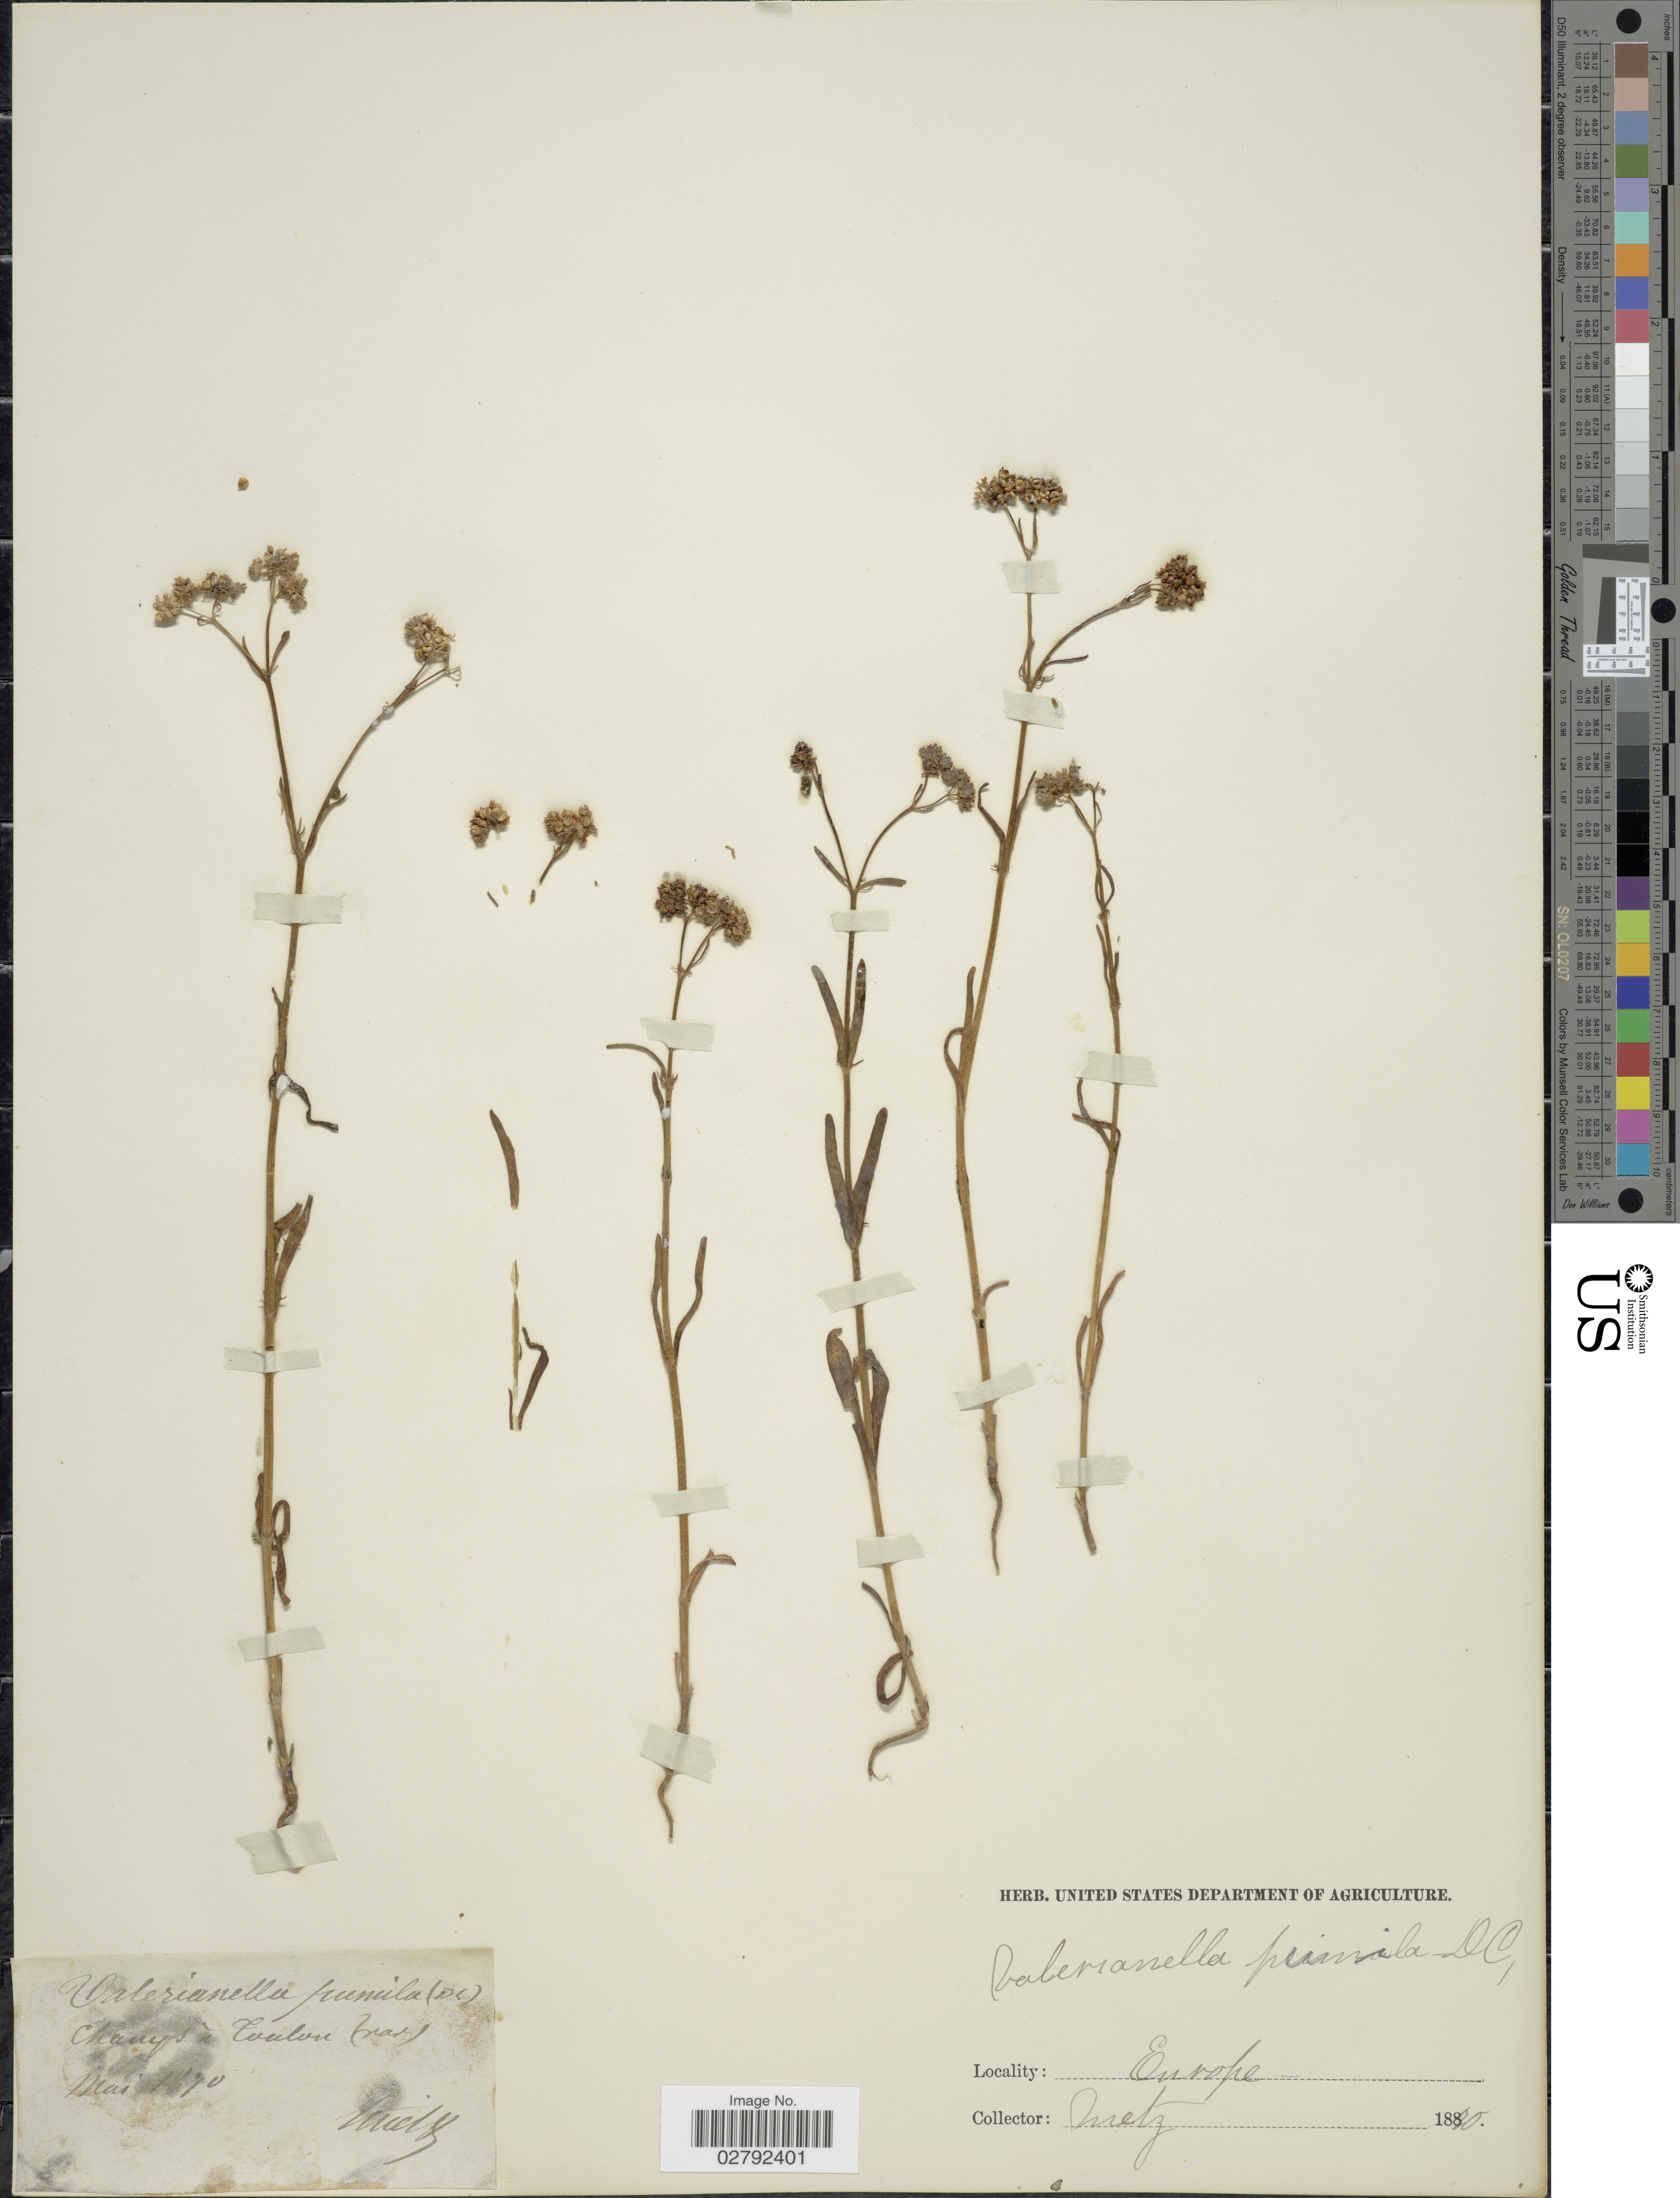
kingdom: Plantae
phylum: Tracheophyta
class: Magnoliopsida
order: Dipsacales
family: Caprifoliaceae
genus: Valerianella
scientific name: Valerianella pumila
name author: (L.) DC.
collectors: -. Metz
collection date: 1870-05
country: France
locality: Champs Toulon (var.)